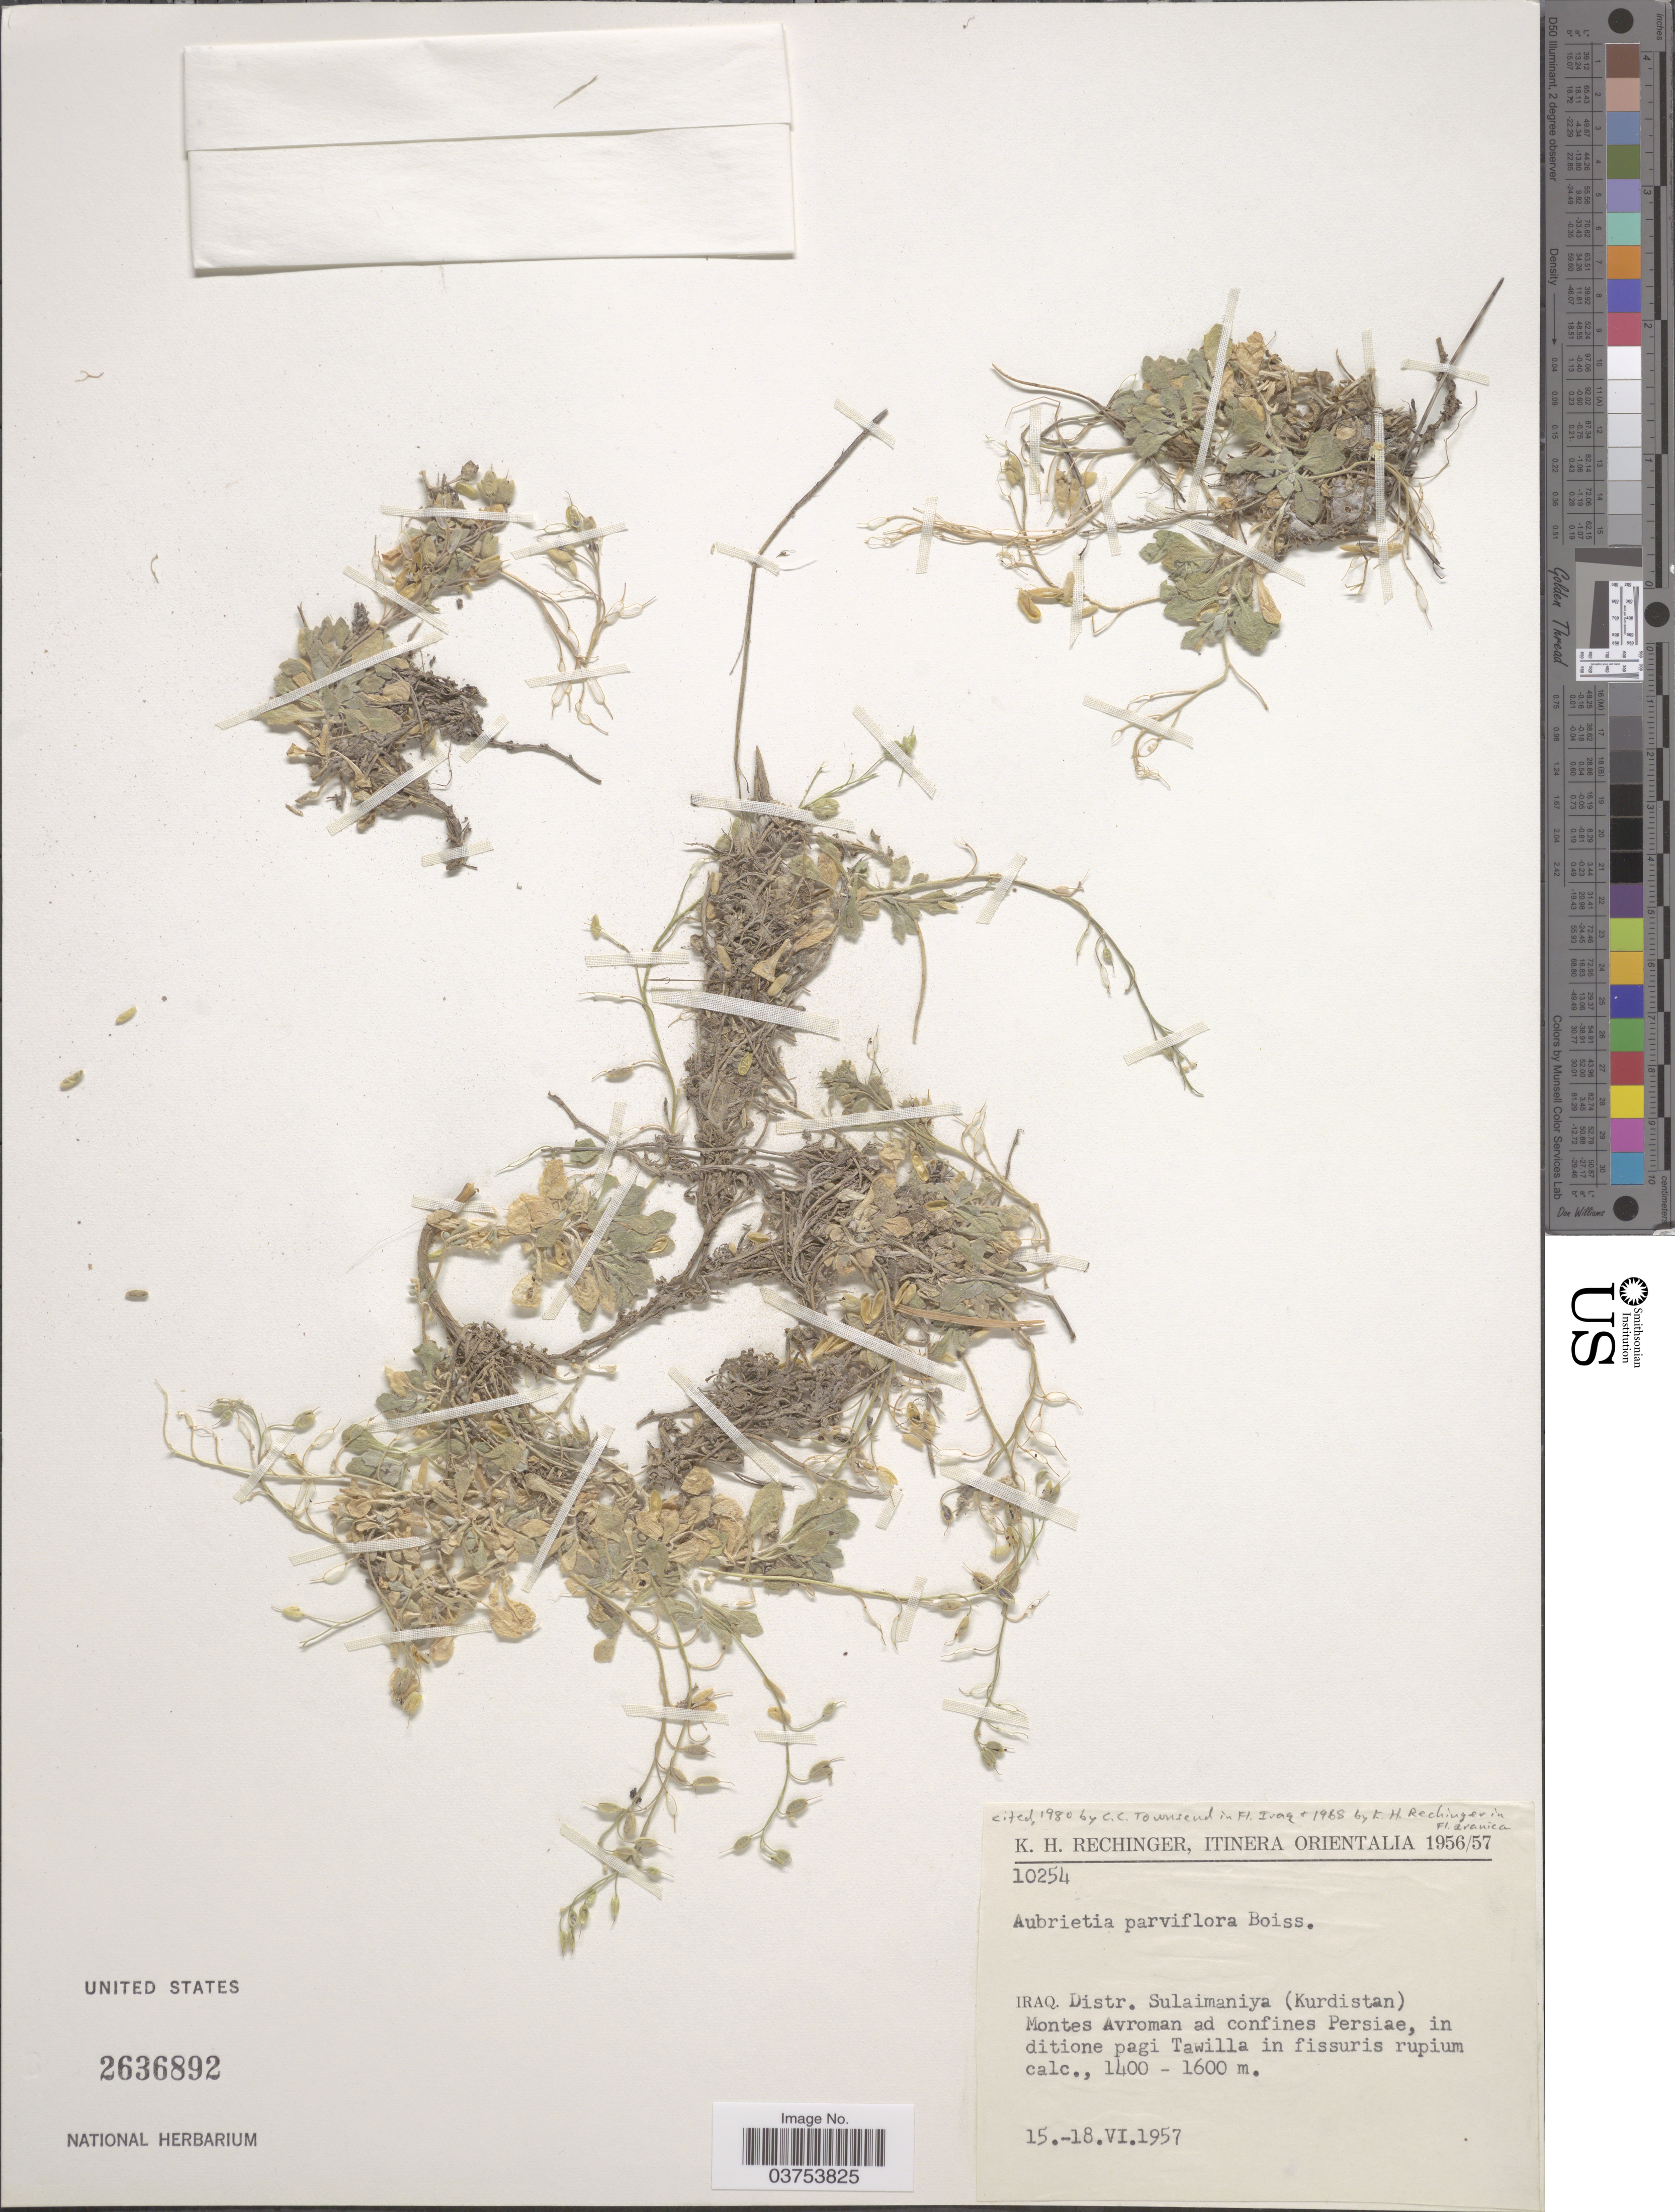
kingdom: Plantae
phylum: Tracheophyta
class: Magnoliopsida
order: Brassicales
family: Brassicaceae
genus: Aubrieta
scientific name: Aubrieta parviflora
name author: Boiss.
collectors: K. H. Rechinger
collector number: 10254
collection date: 1957-06-15/1957-06-18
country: Iraq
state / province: As Sulaymānīyah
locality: Itinera Orientalia. Distr. Sulaimaniya (Kurdistan) Montes Avroman ad confines Persiae, in ditione pagi Tawilla in fissuris rupium calc.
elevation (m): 1400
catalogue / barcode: US 2636892